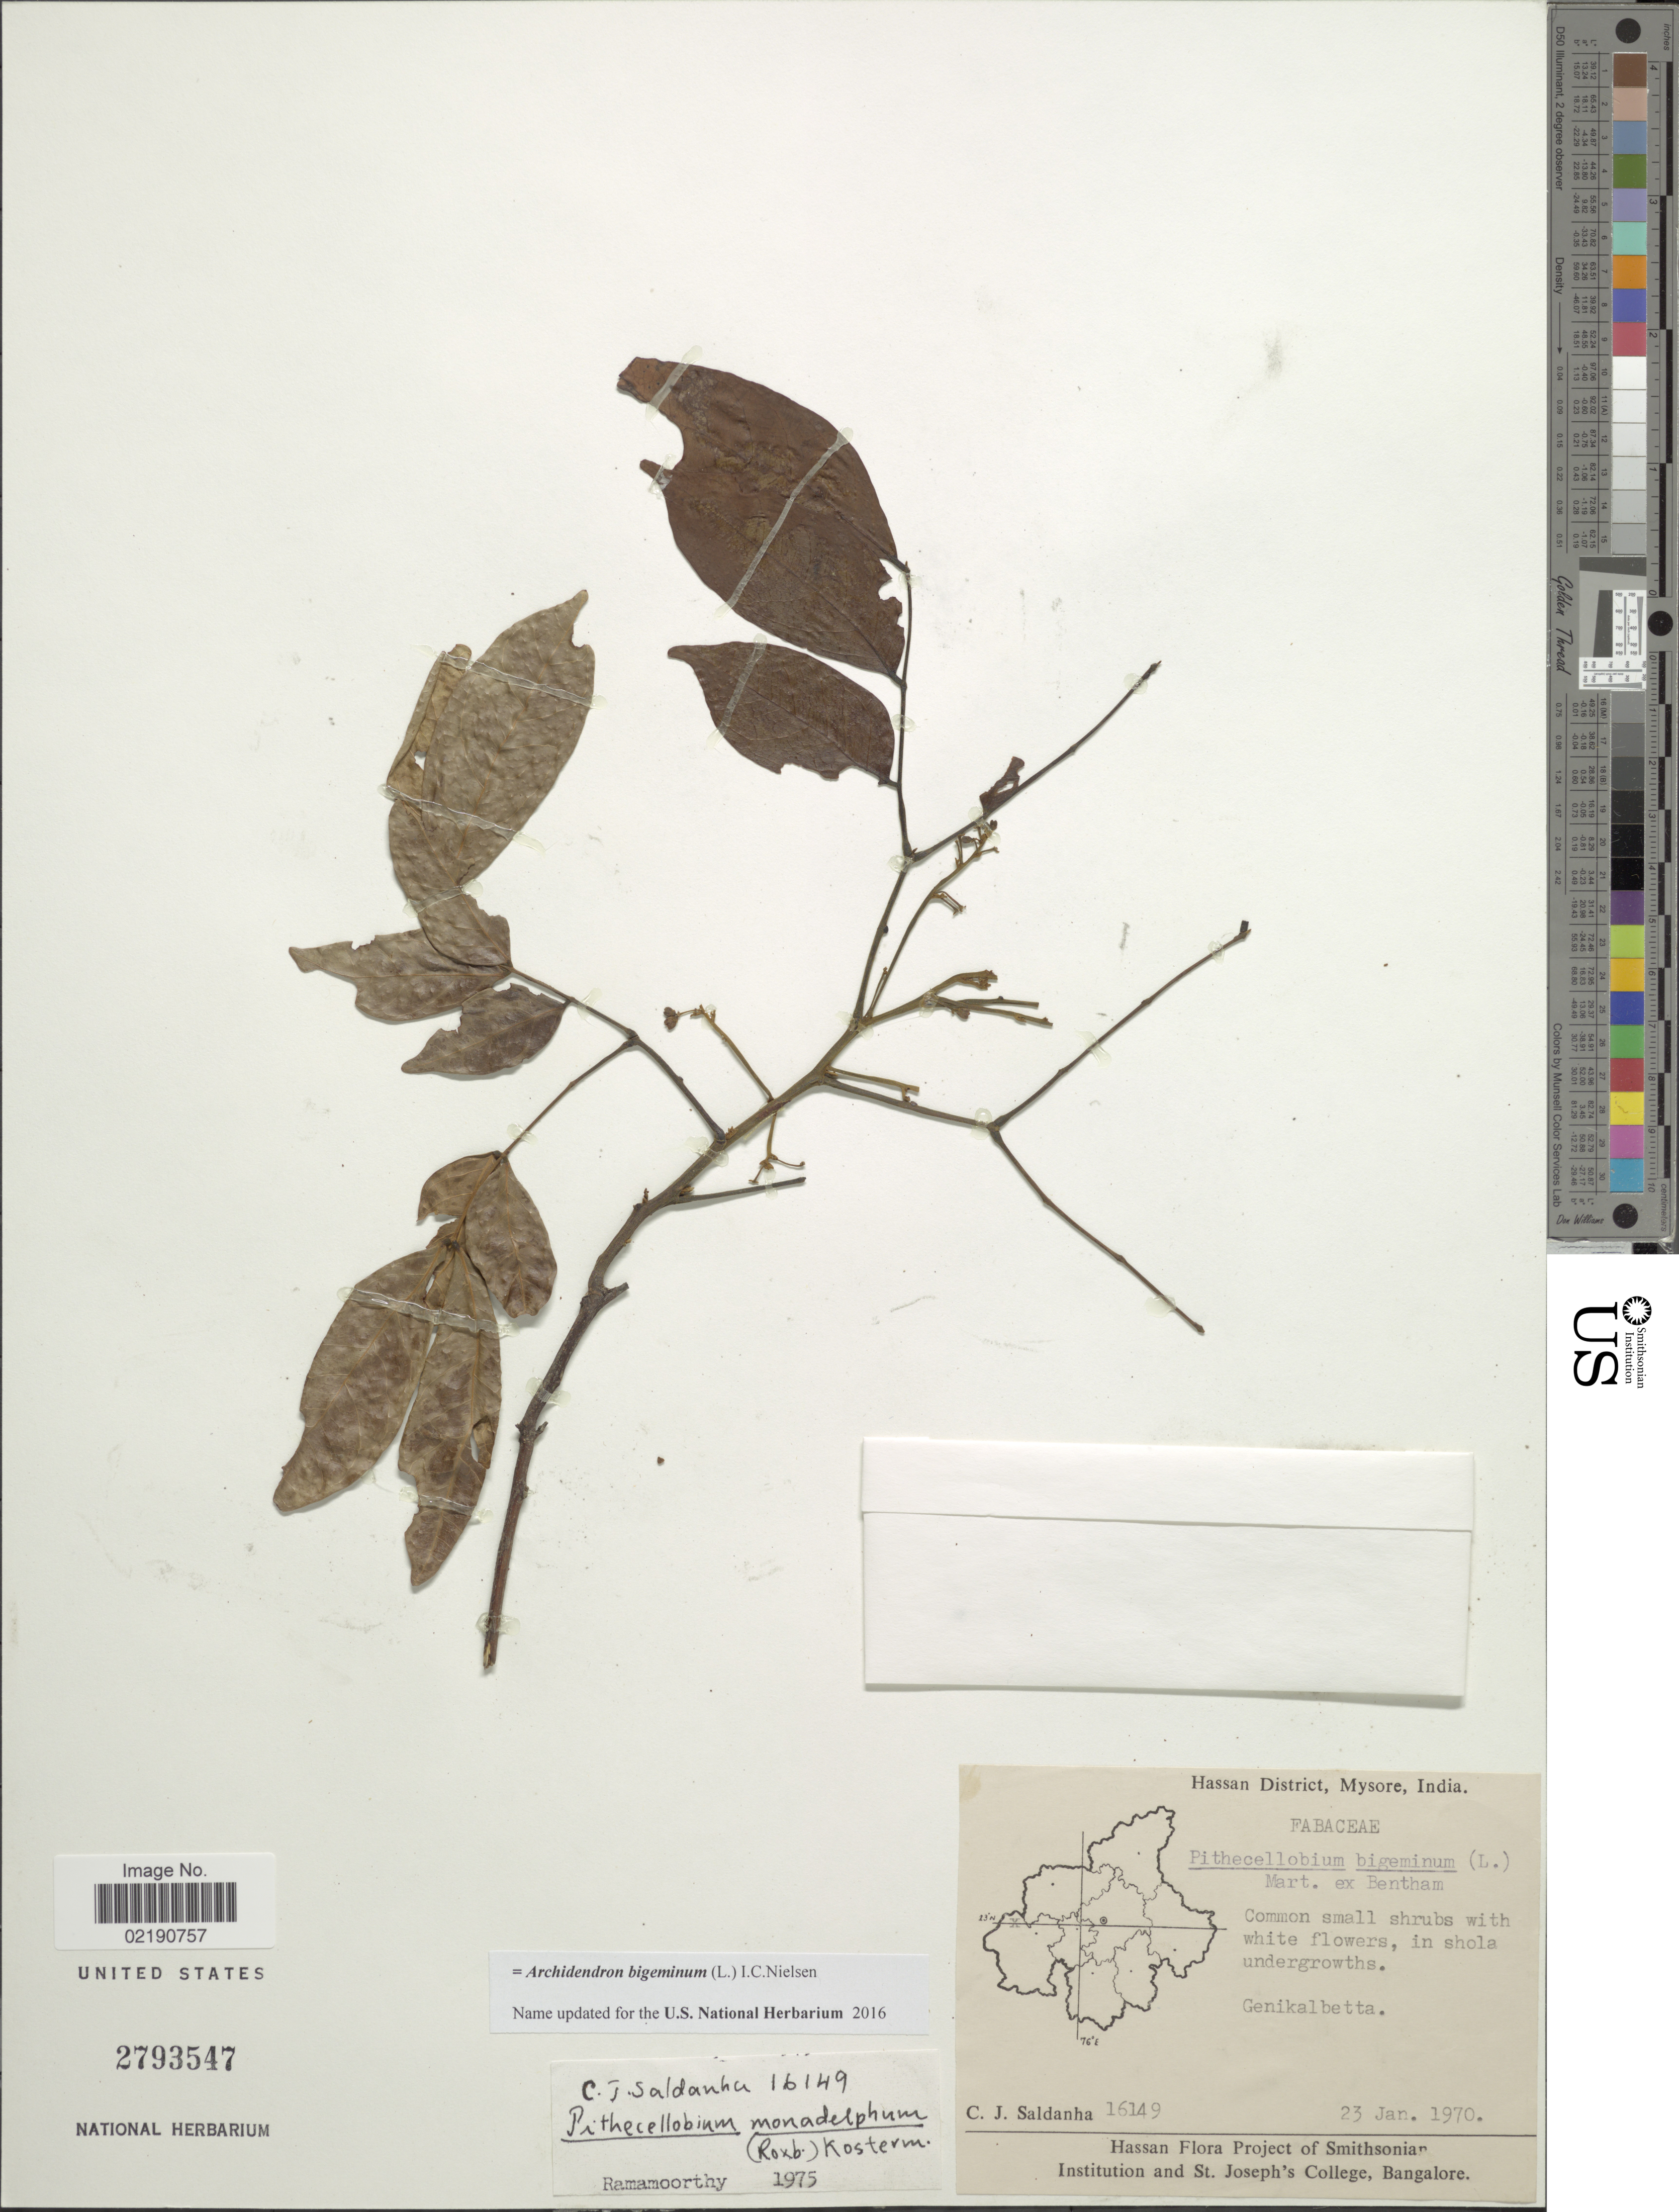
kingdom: Plantae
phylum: Tracheophyta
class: Magnoliopsida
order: Fabales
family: Fabaceae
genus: Archidendron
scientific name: Archidendron bigeminum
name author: I.C. Nielsen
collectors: C. J. Saldanha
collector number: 16149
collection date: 1970-01-23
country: India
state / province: Karnataka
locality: Hassan District, Mysore, Genikalbetta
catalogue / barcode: US 2793547